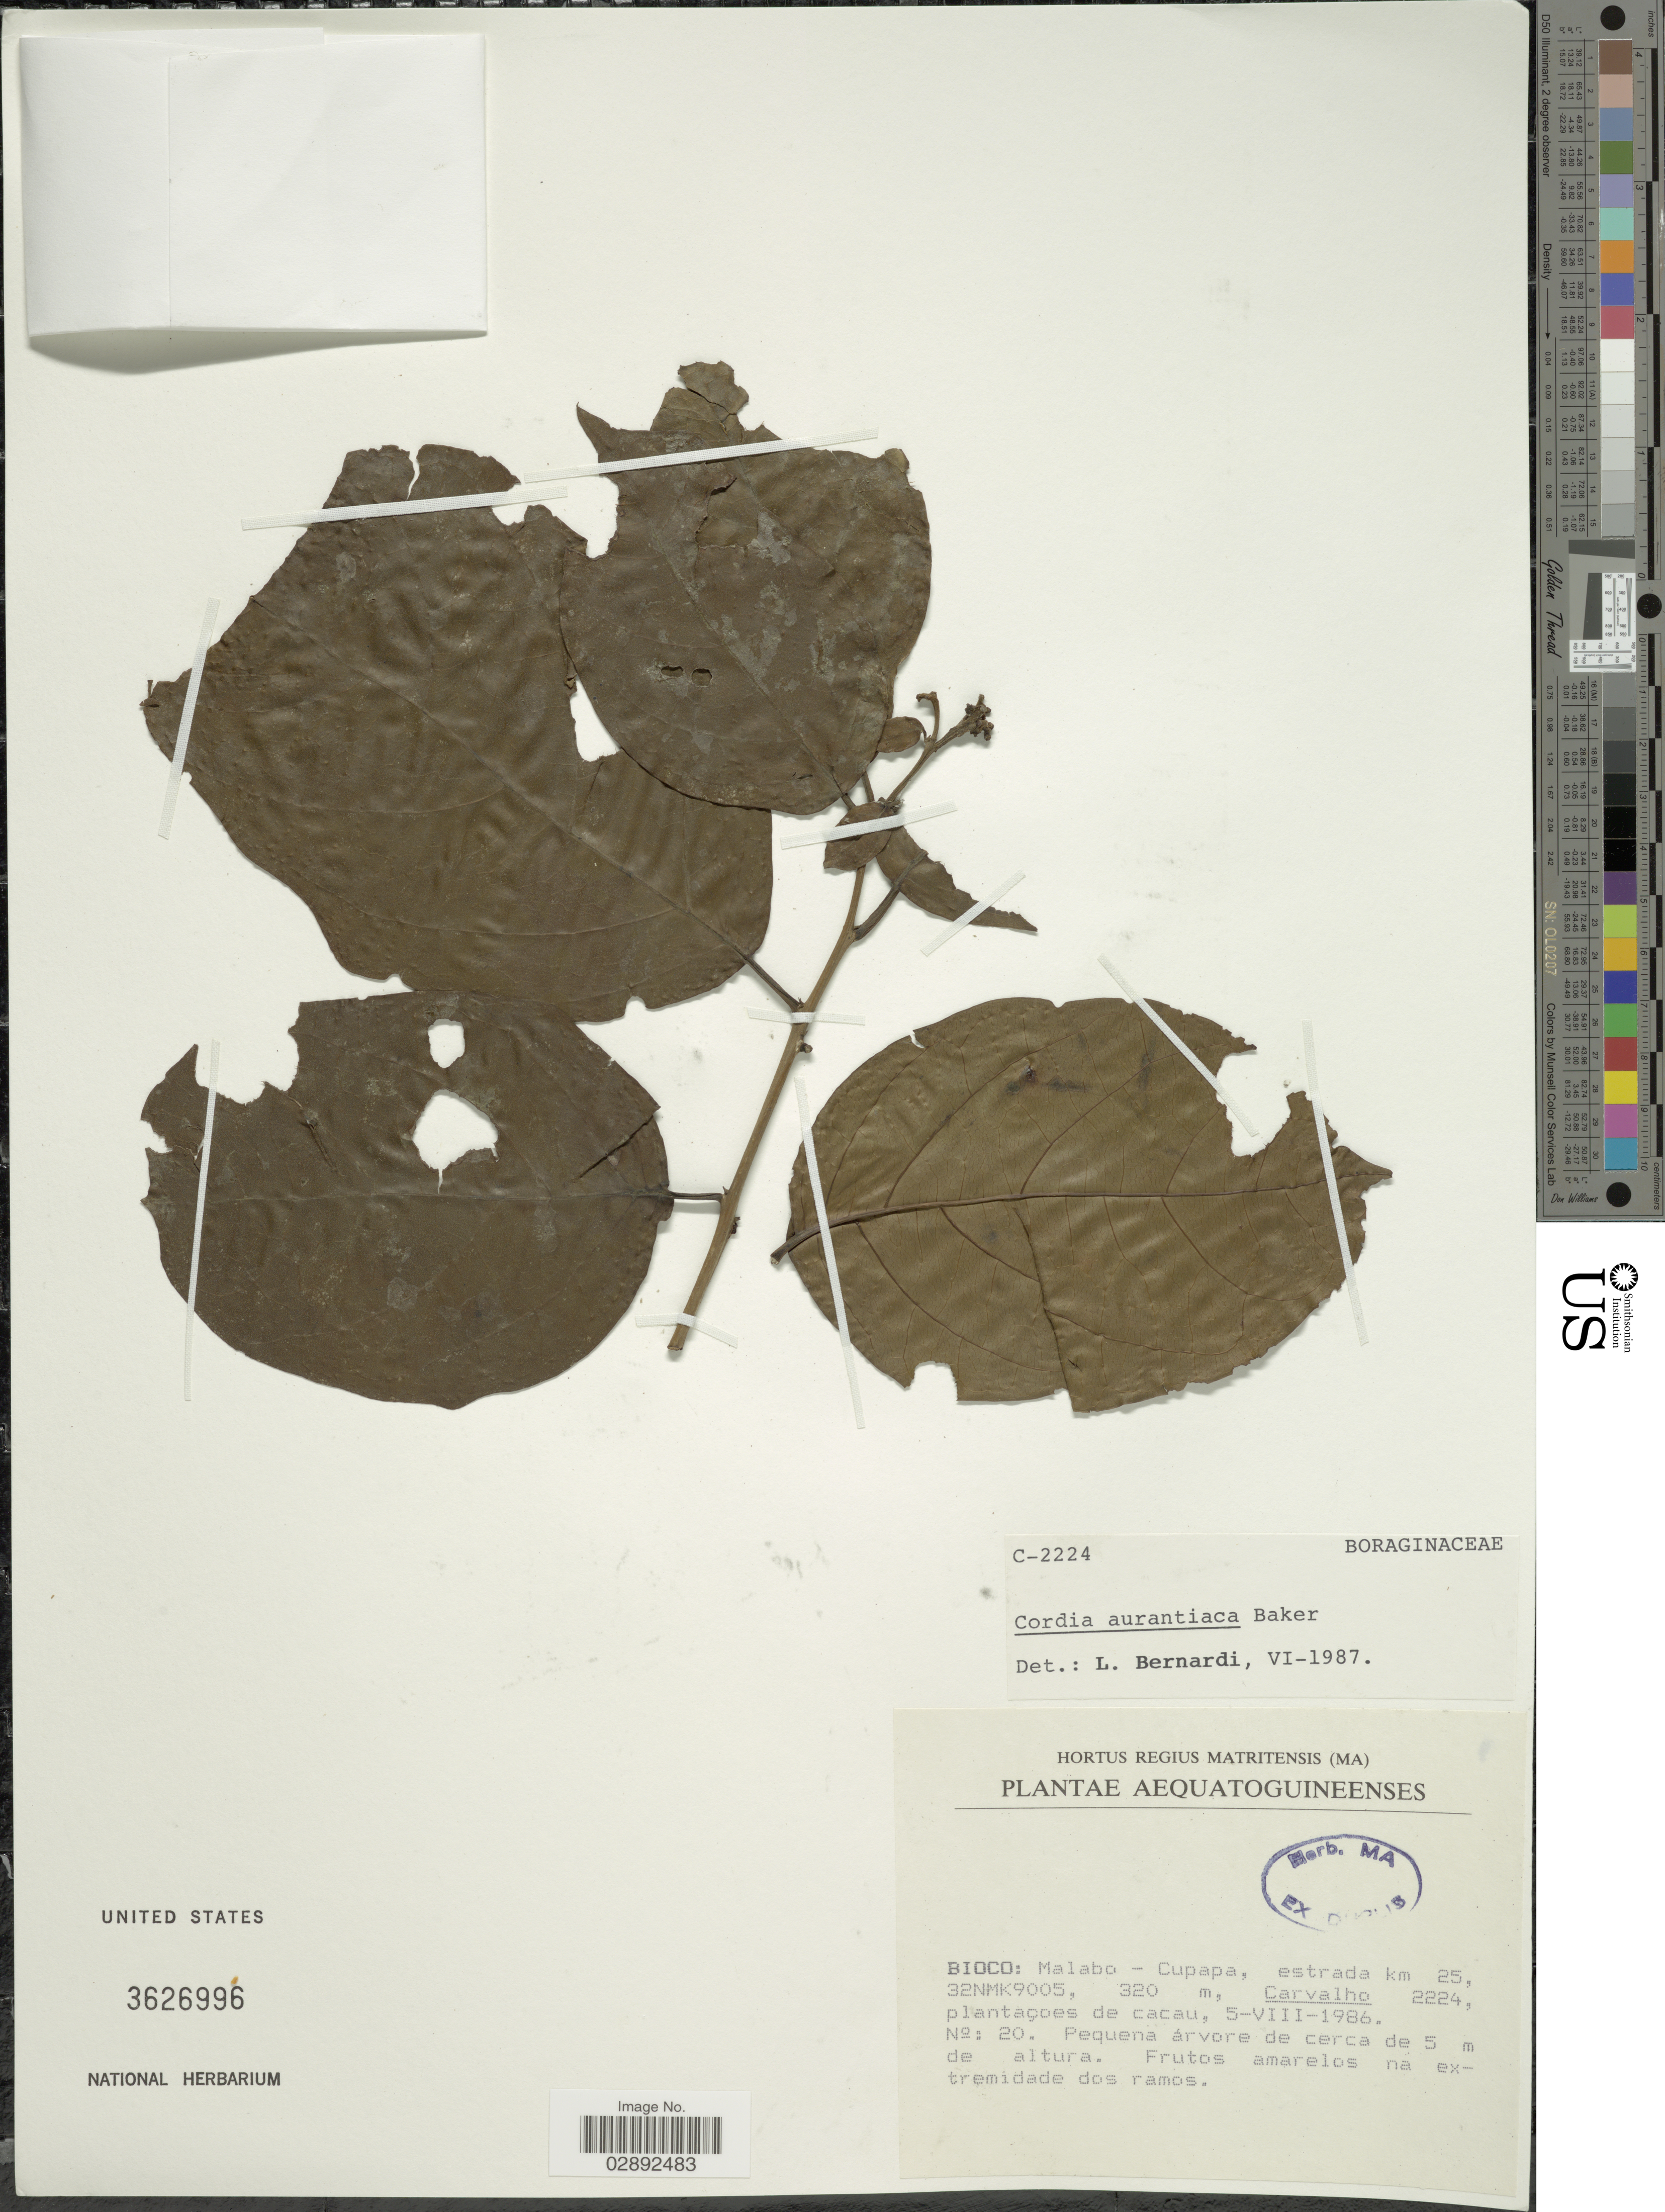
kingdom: Plantae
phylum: Tracheophyta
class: Magnoliopsida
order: Boraginales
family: Cordiaceae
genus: Cordia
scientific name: Cordia aurantiaca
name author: Baker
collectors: Carvalho, --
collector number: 2224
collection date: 1986-08-05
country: Equatorial Guinea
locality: Aequatoguineenses. Bioco: Malabo - Cupapa, estrada km 25, 32NMK9005.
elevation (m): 320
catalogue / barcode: US 3626996